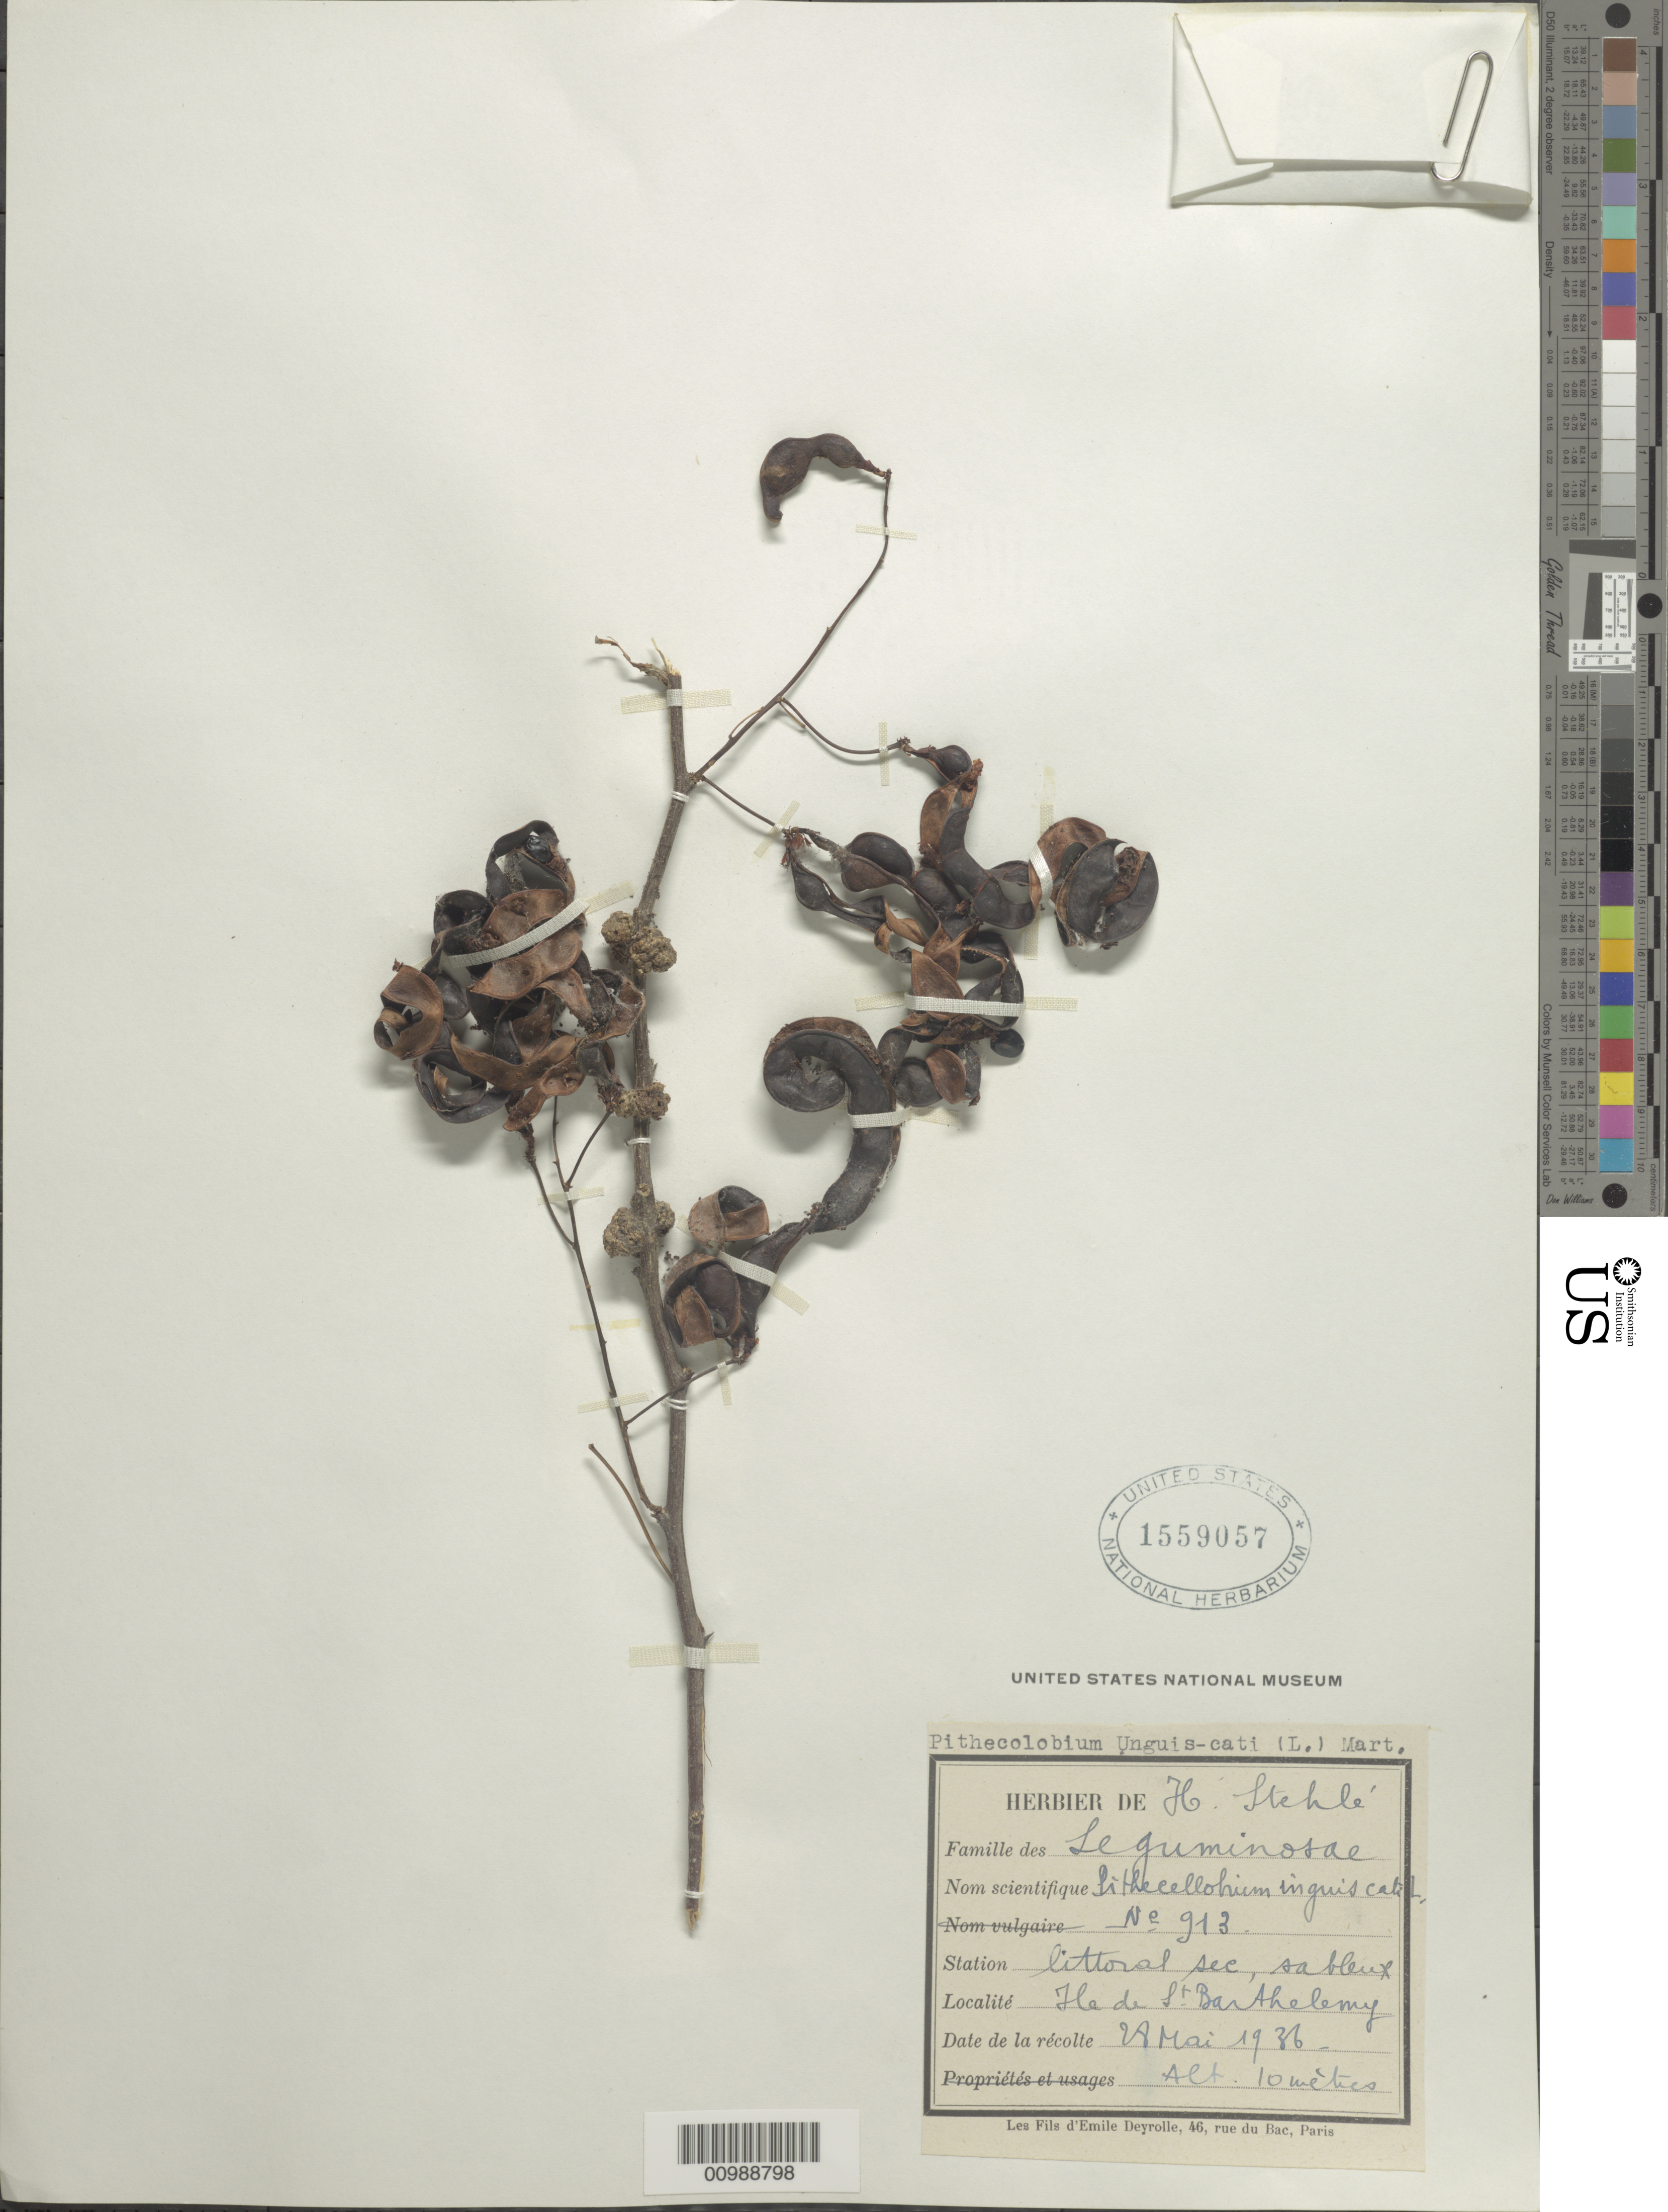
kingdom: Plantae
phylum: Tracheophyta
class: Magnoliopsida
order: Fabales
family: Fabaceae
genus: Pithecellobium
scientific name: Pithecellobium unguis-cati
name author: (L.) Benth.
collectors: H. Stehlé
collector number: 913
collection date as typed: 28 May 1936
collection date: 1936-05-28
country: Saint Barthélemy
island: St. Barthélemy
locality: Dry sandy littoral zone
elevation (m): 10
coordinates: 0 N, 0 E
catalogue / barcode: US 1559057